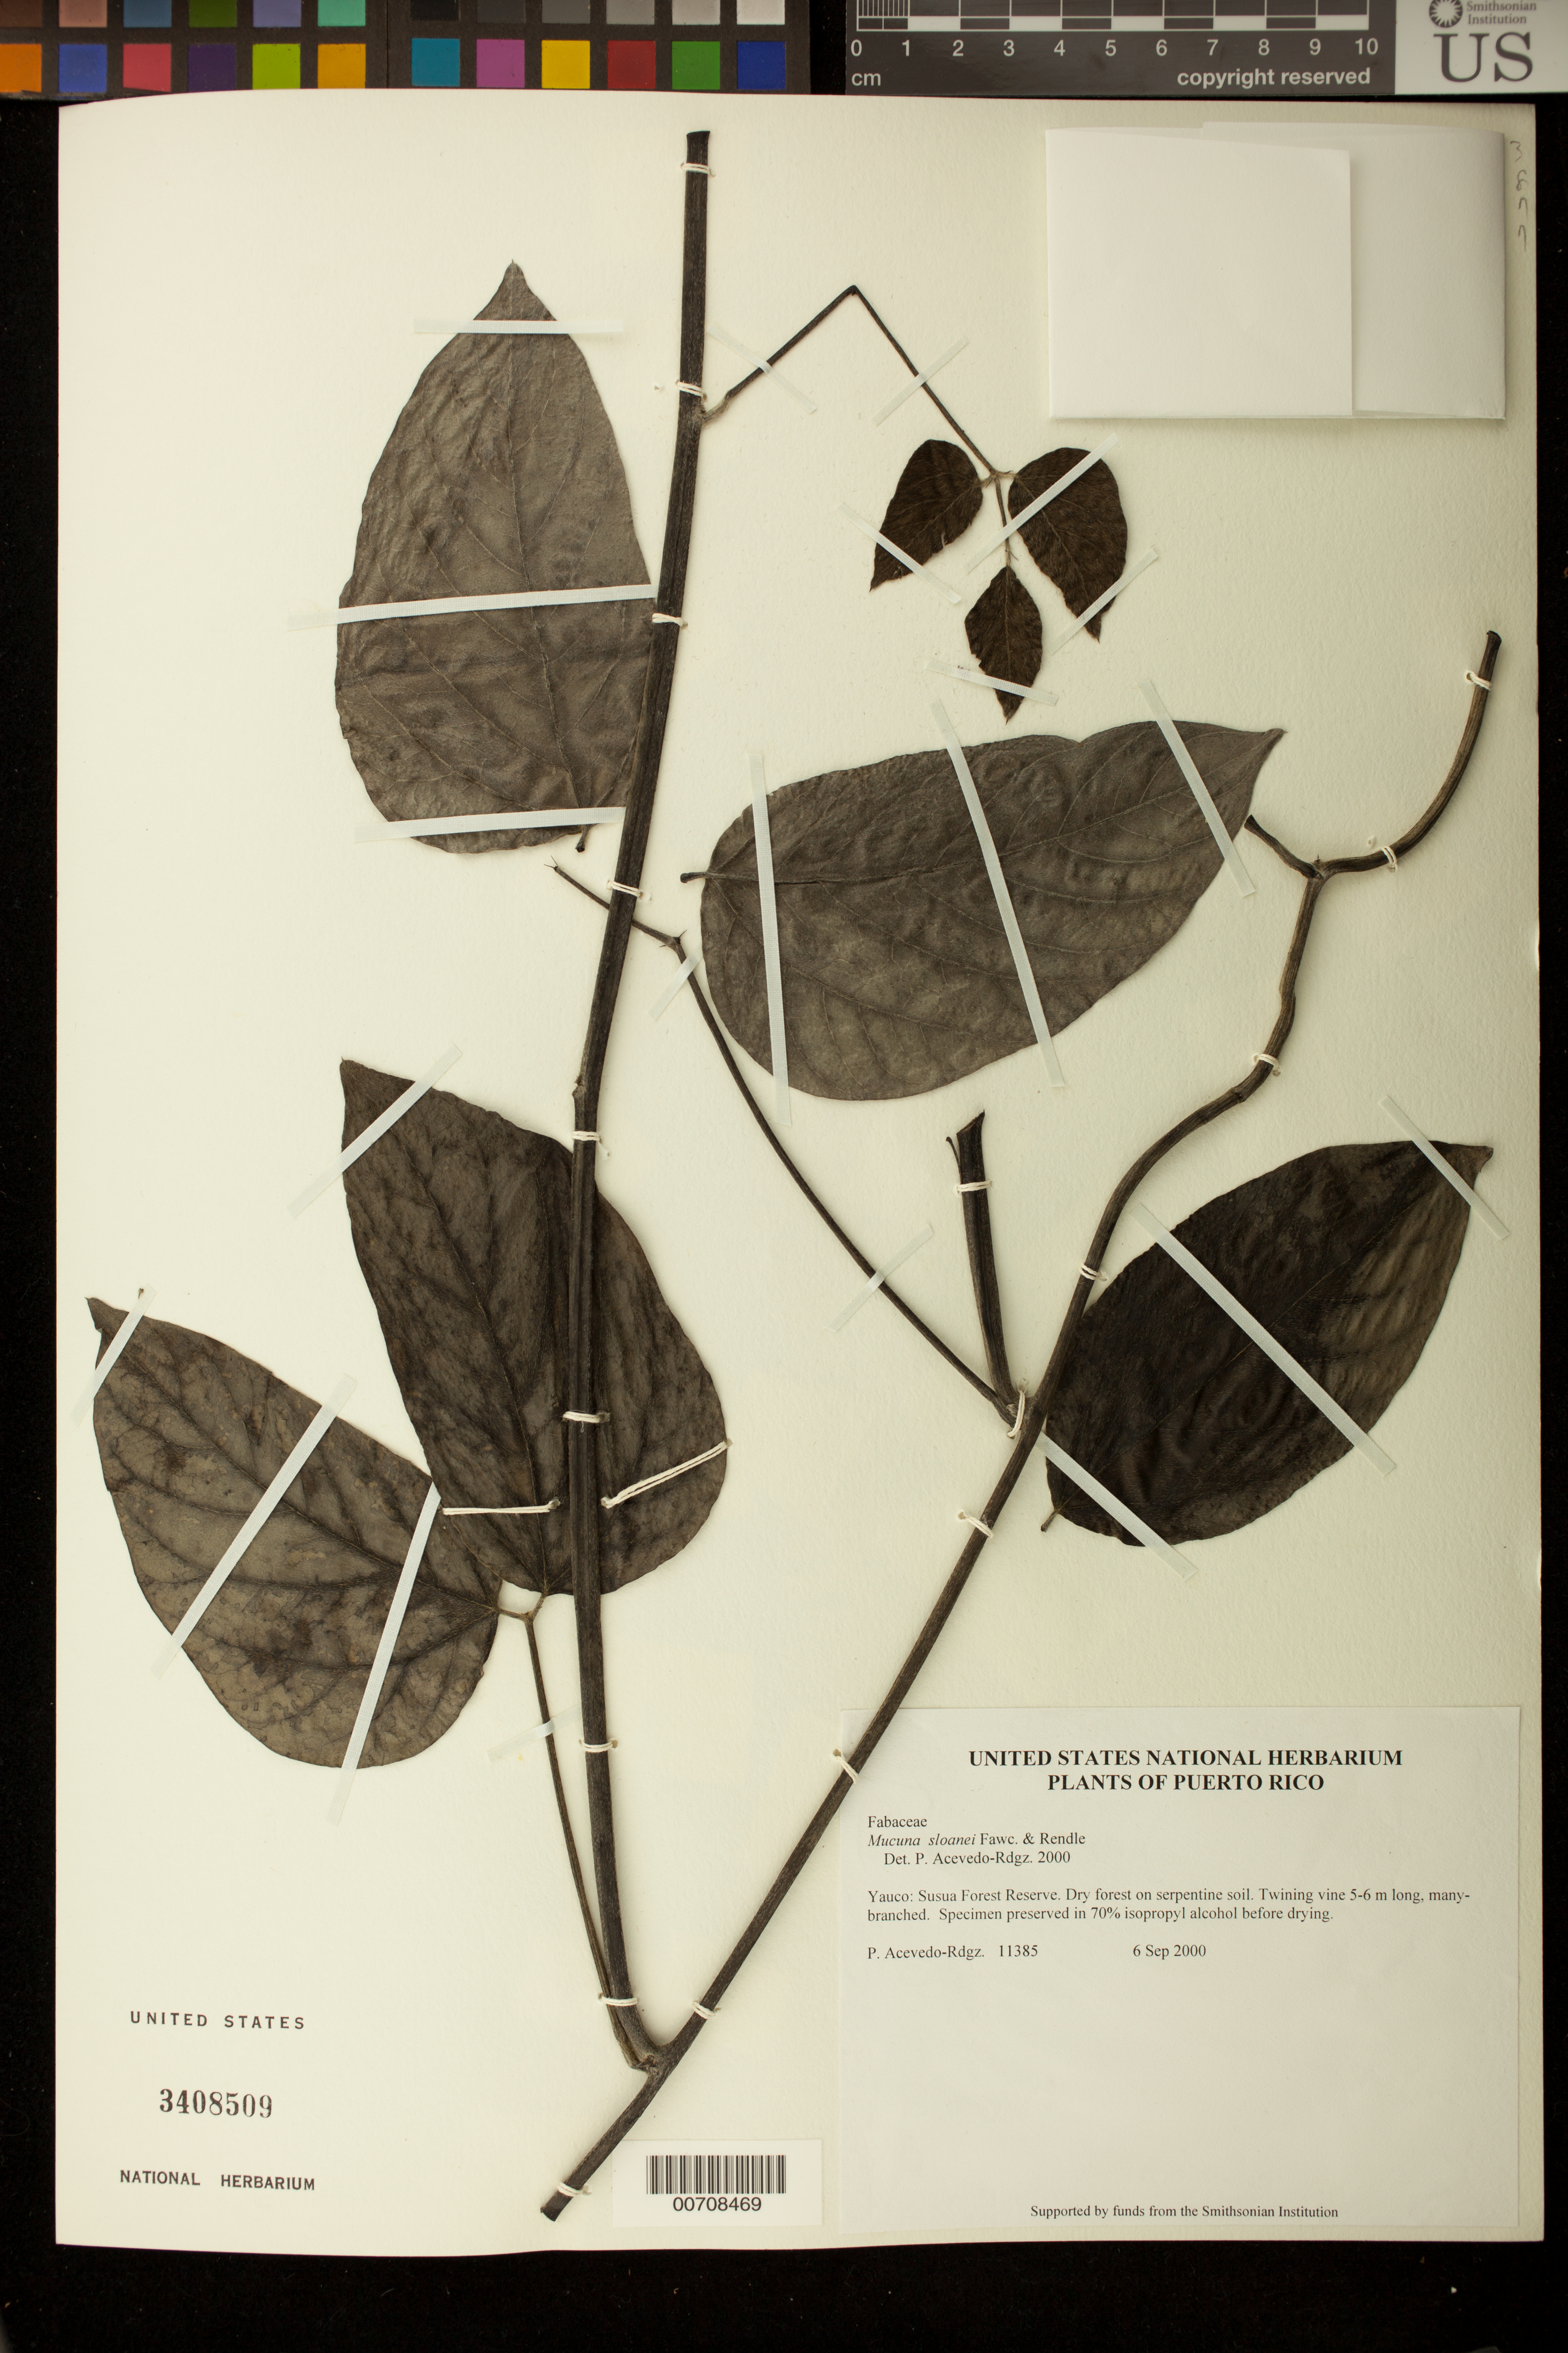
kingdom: Plantae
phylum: Tracheophyta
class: Magnoliopsida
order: Fabales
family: Fabaceae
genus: Mucuna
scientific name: Mucuna sloanei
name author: Fawc. & Rendle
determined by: Acevedo-Rodríguez, P., (BOT), Smithsonian Institution - National Museum of Natural History (UNITED STATES)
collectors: P. Acevedo-Rodr.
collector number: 11385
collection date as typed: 06 Sep 2000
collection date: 2000-09-06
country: Puerto Rico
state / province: Yauco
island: Puerto Rico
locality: Yauco: Susua Forest Reserve.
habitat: Dry forest on serpentine soil.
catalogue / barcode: US 3408509